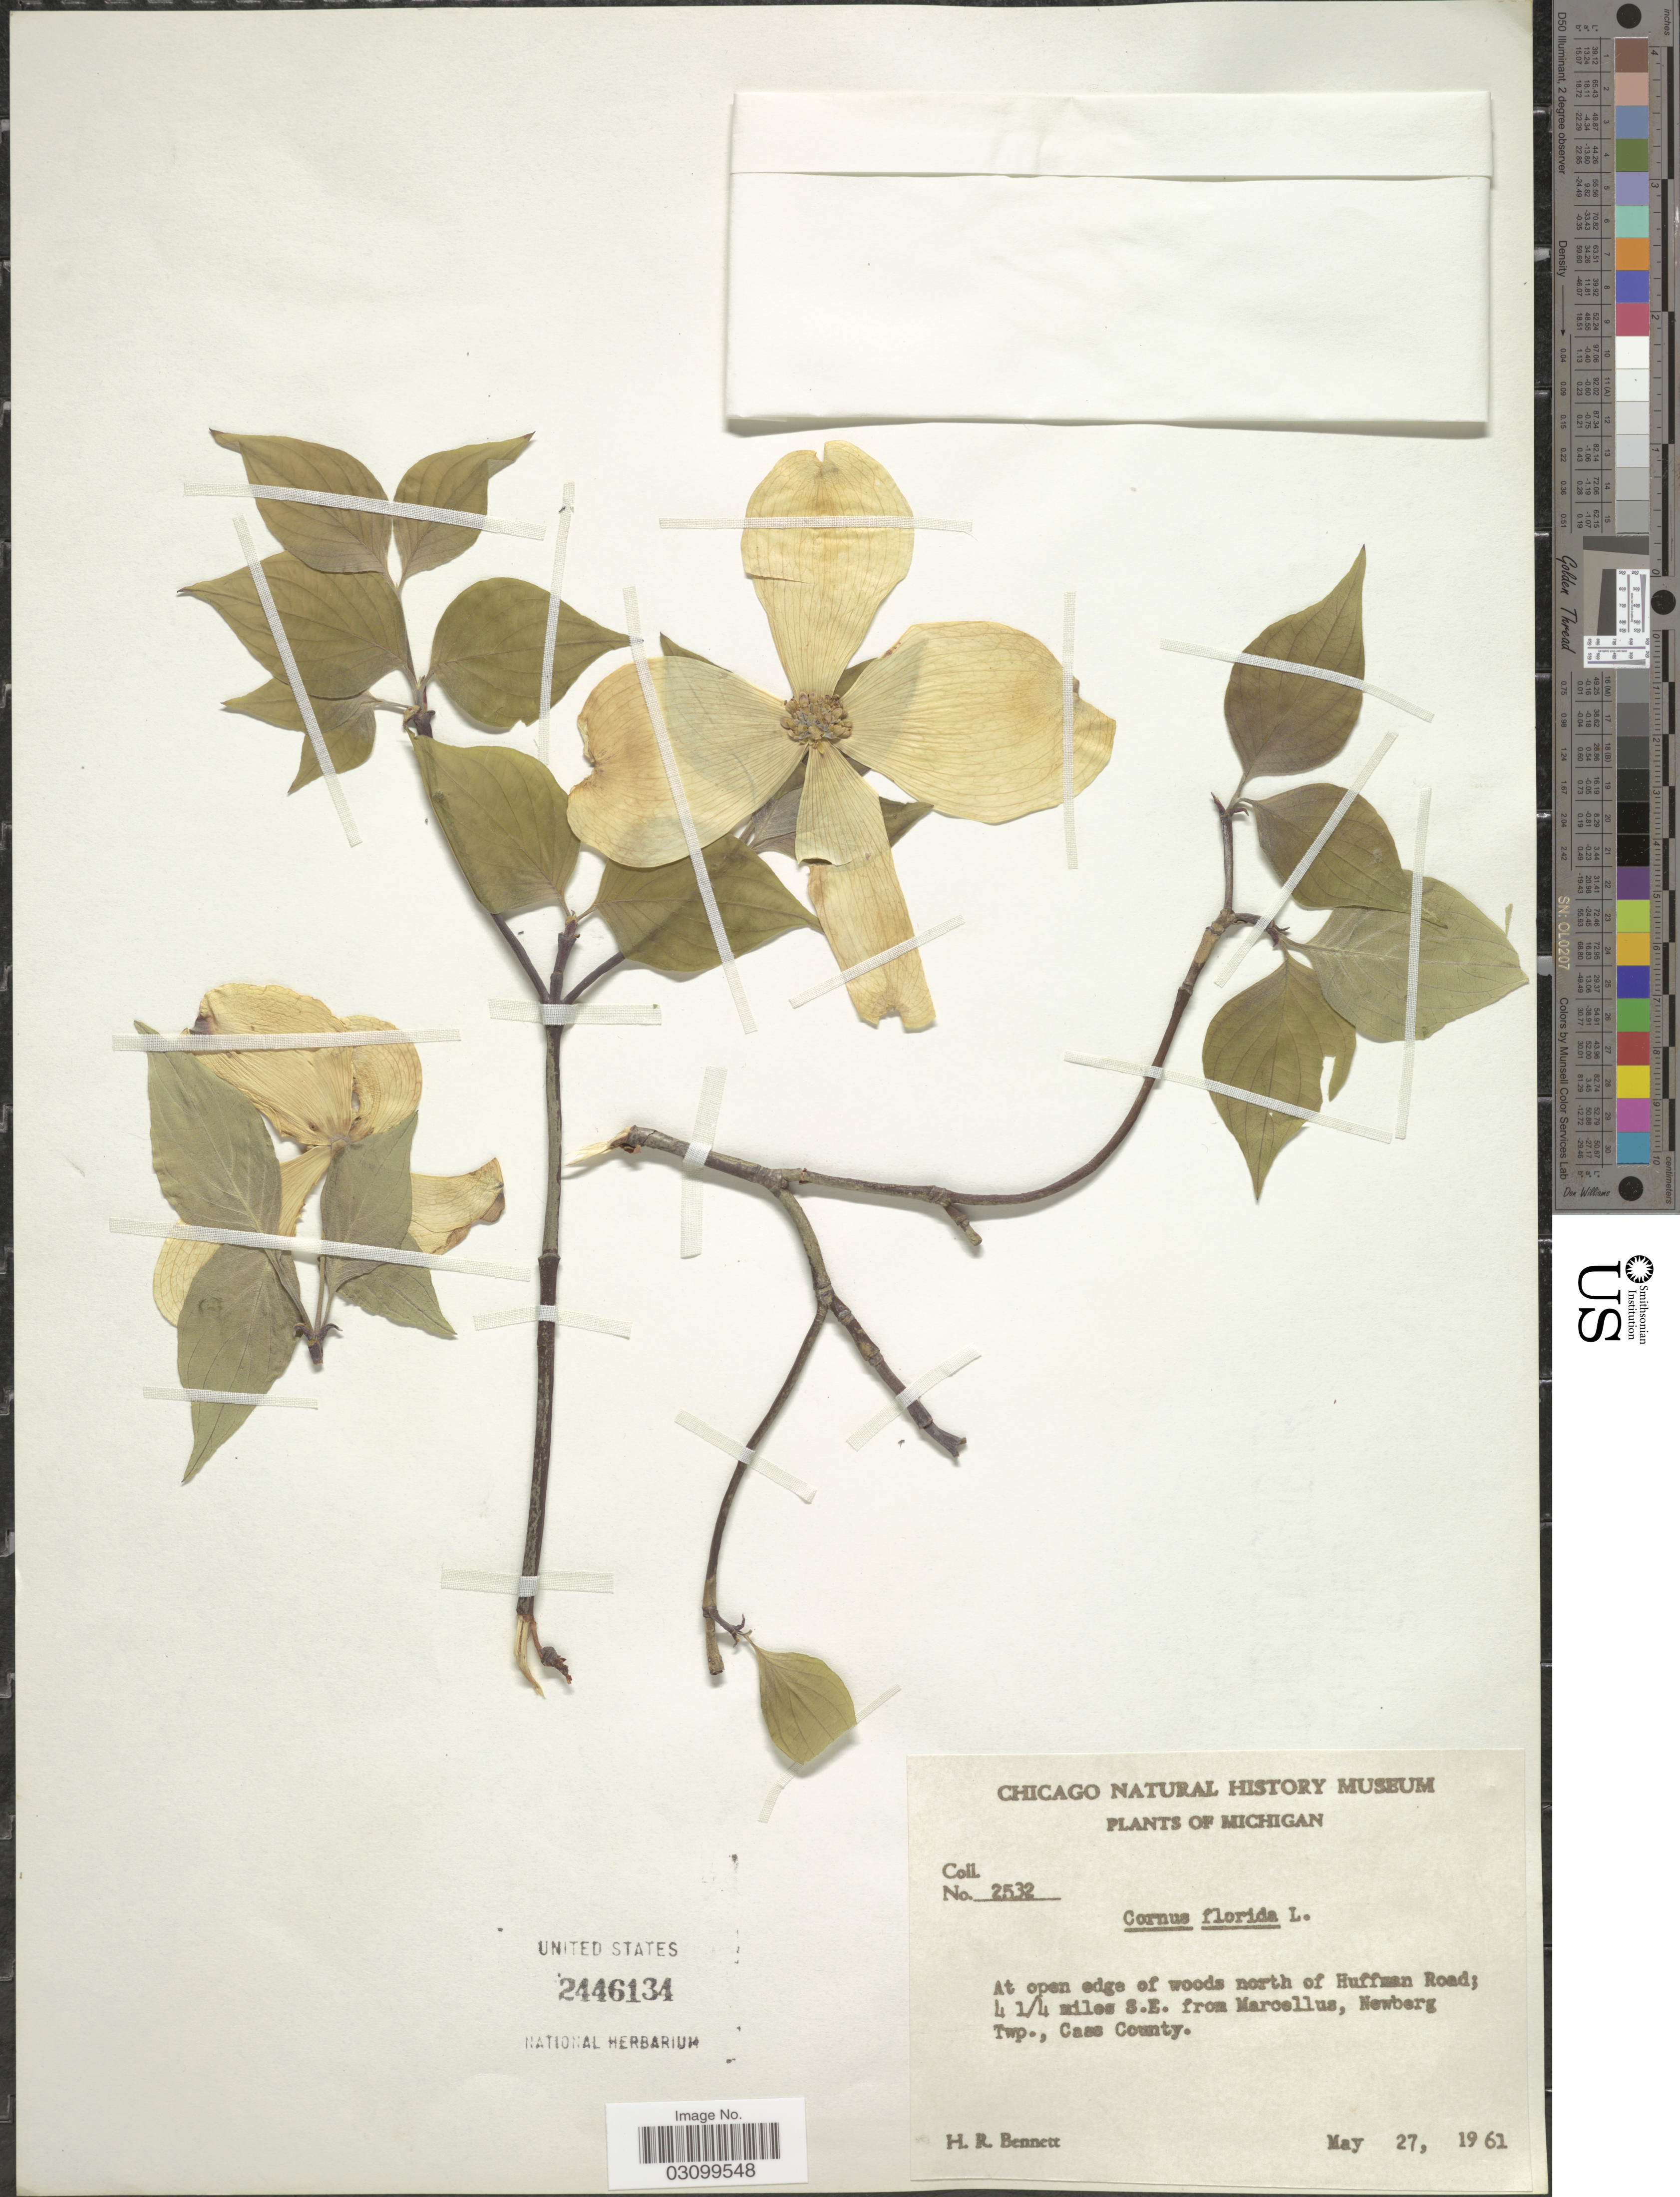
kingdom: Plantae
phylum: Tracheophyta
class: Magnoliopsida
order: Cornales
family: Cornaceae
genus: Cornus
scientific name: Cornus florida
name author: L.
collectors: H. R. Bennett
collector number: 2532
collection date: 1961-05-27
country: United States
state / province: Michigan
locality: At open edge of woods north of Huffman Road, 4 ¼ miles S.E. from Marcellus, Newberg Twp., Cass County.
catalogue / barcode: US 2446134